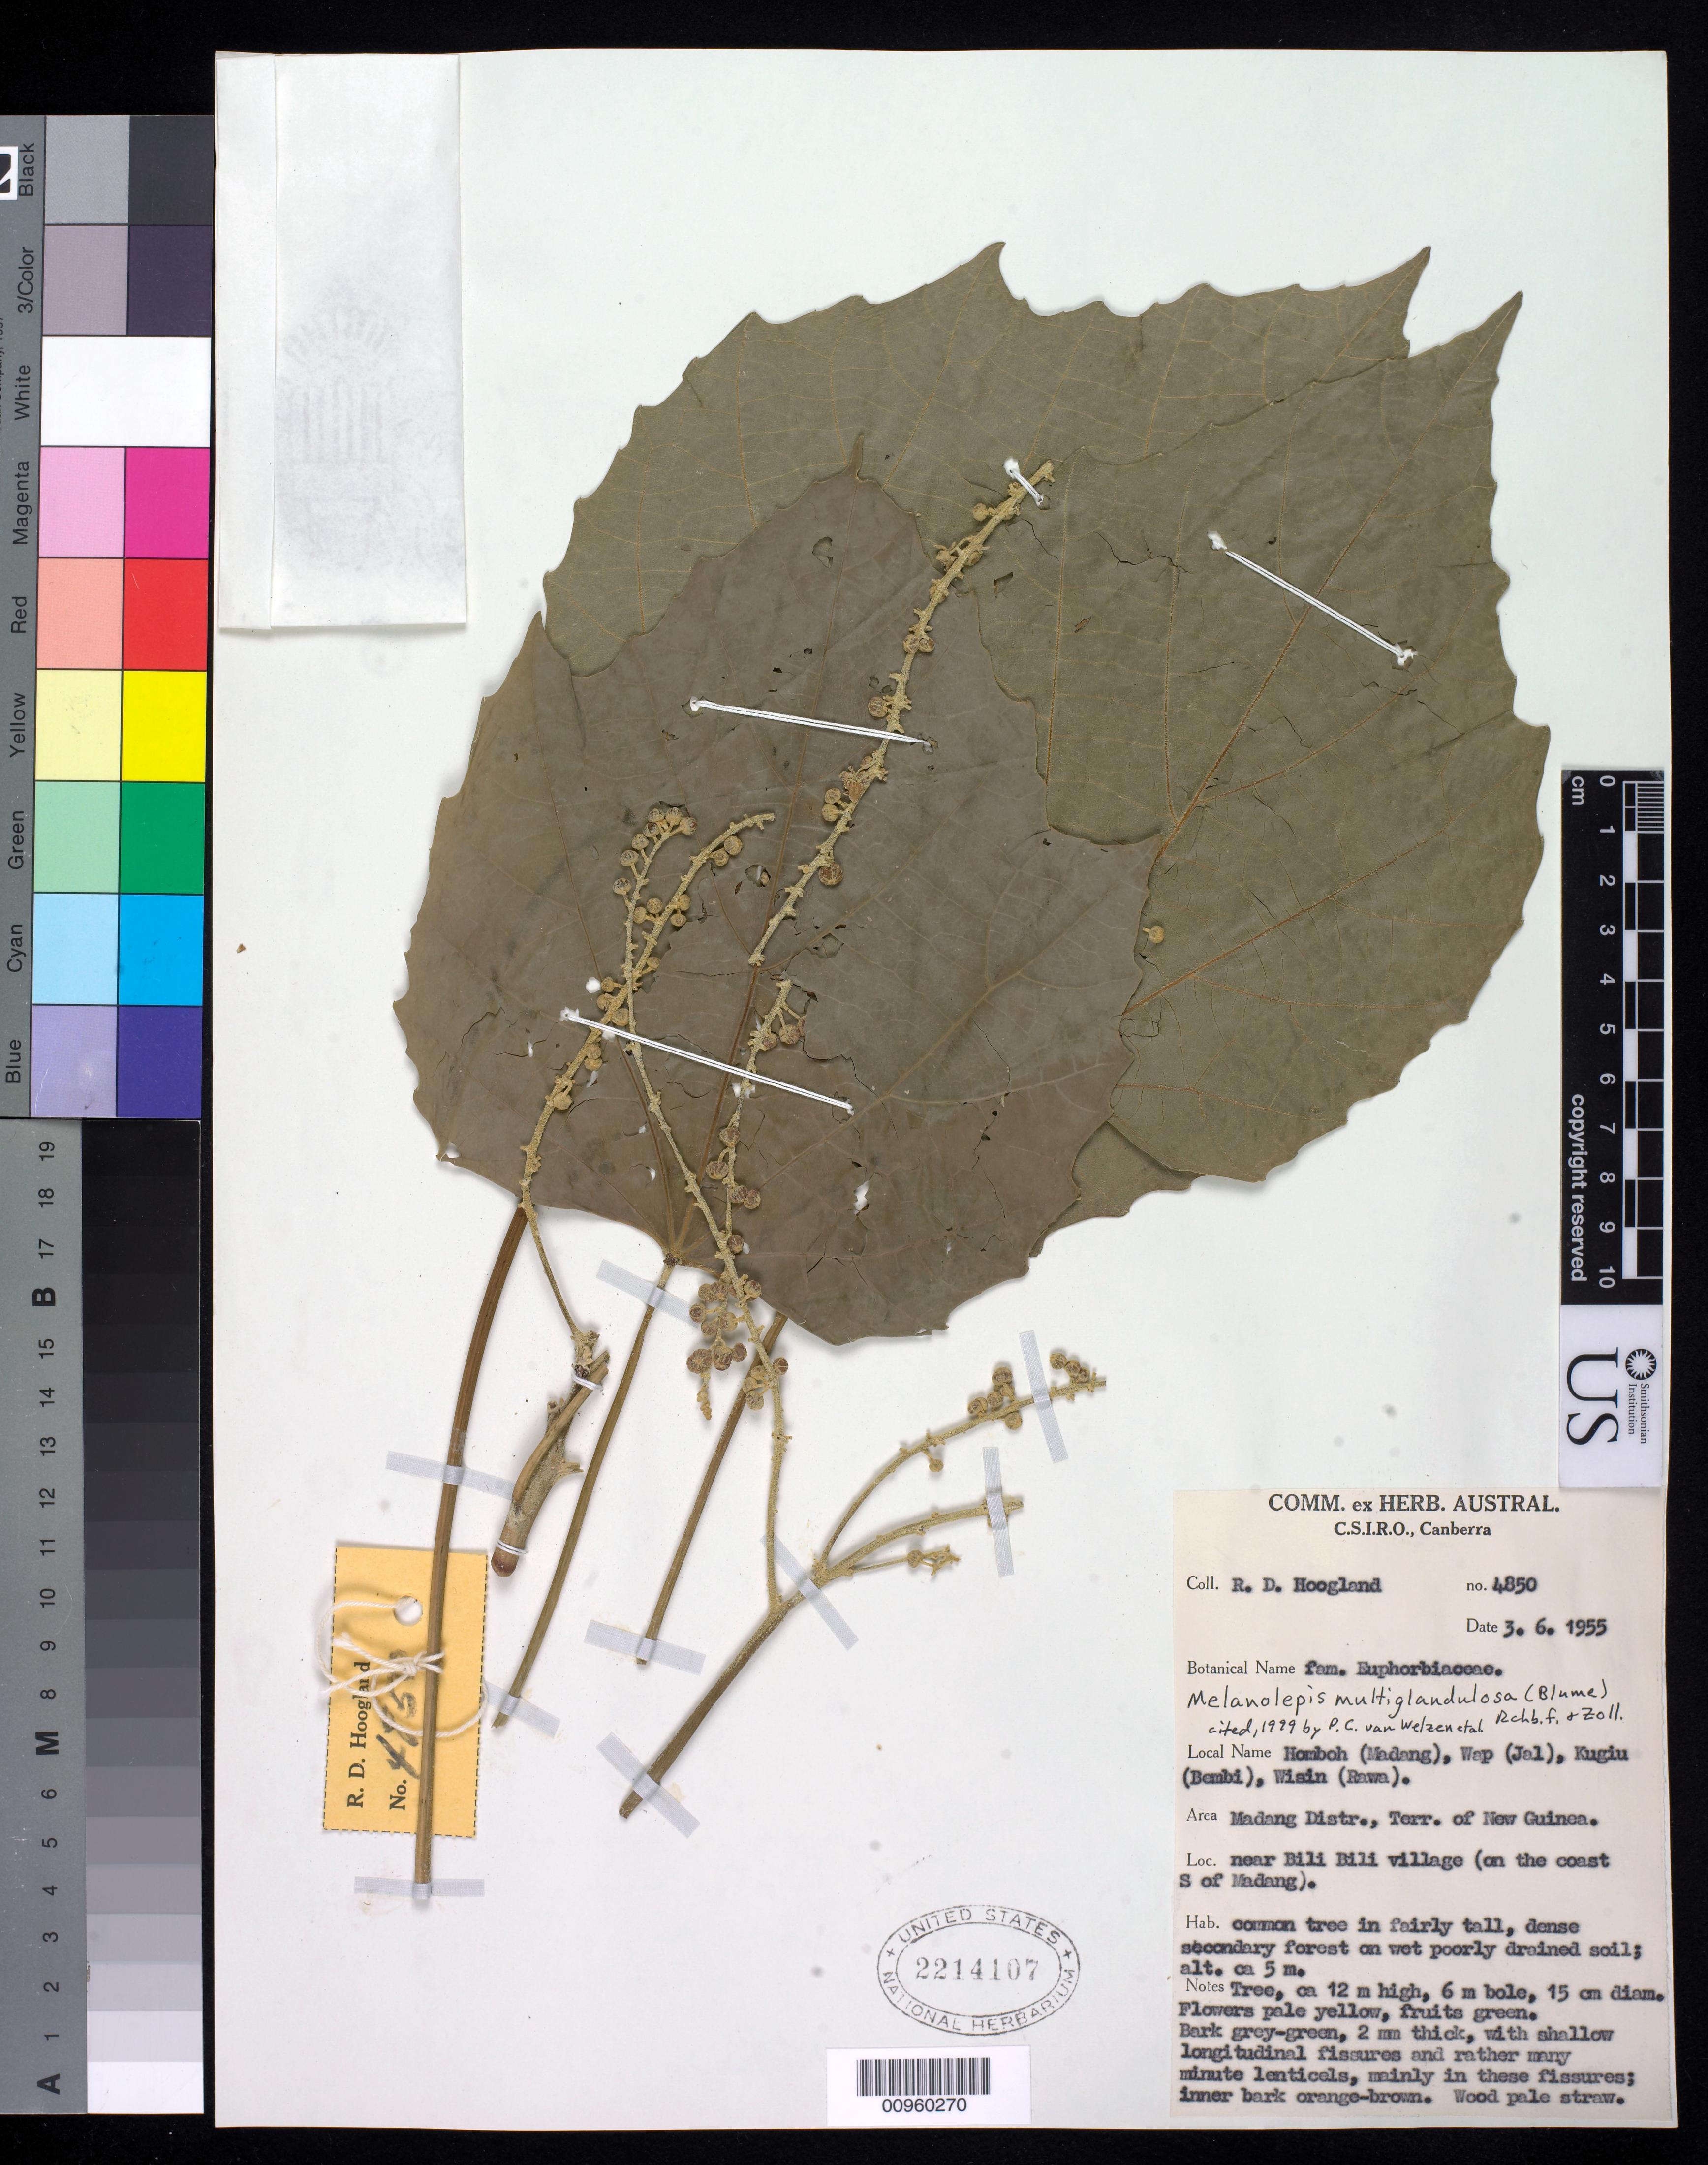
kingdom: Plantae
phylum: Tracheophyta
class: Magnoliopsida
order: Malpighiales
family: Euphorbiaceae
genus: Melanolepis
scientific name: Melanolepis multiglandulosa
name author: (Reinw. ex Blume) Rchb. f. & Zoll.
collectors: R. D. Hoogland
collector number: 4850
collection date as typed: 06 Mar 1955 or 03 Jun 1955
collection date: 1955-03-06 or 1955-06-03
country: Papua New Guinea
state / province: Madang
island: New Guinea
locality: Coast south of Madang, near bili Bili village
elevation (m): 5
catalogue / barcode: US 2214107